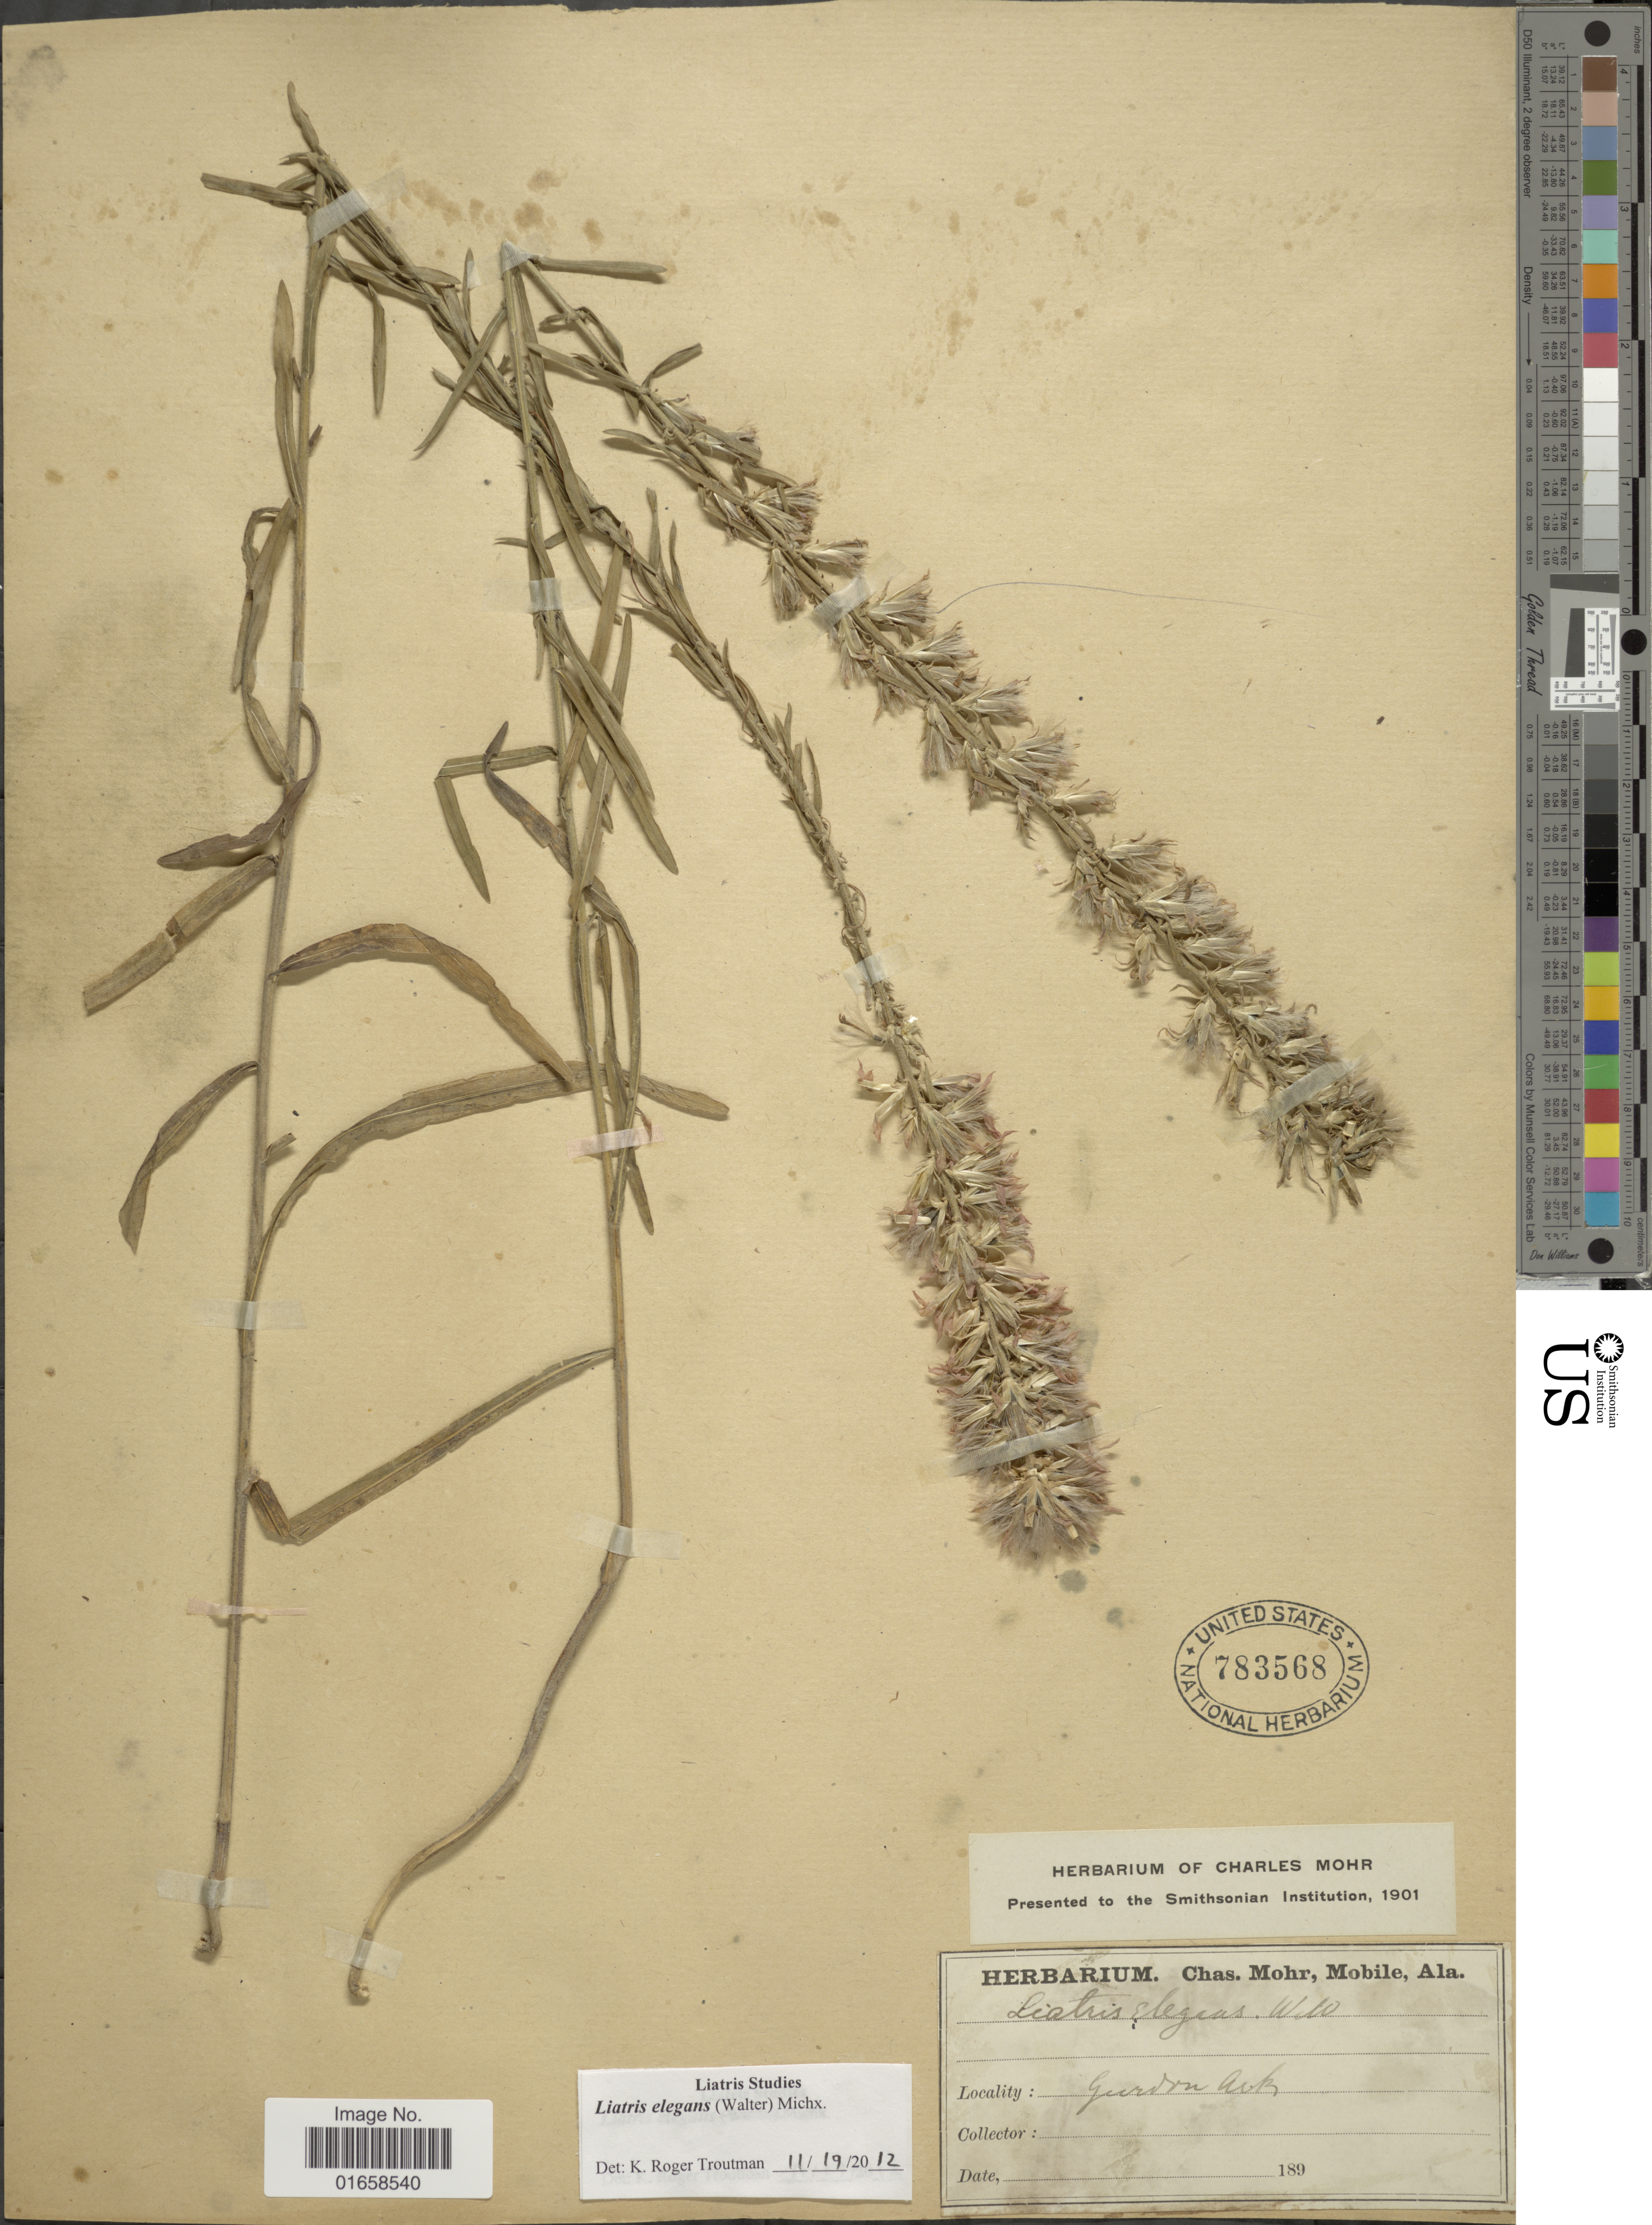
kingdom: Plantae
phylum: Tracheophyta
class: Magnoliopsida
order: Asterales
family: Asteraceae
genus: Liatris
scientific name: Liatris elegans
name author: (Walter) Michx.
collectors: ex herb. Charles Mohr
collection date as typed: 189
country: United States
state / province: Arkansas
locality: Gurdon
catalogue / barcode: US 783568